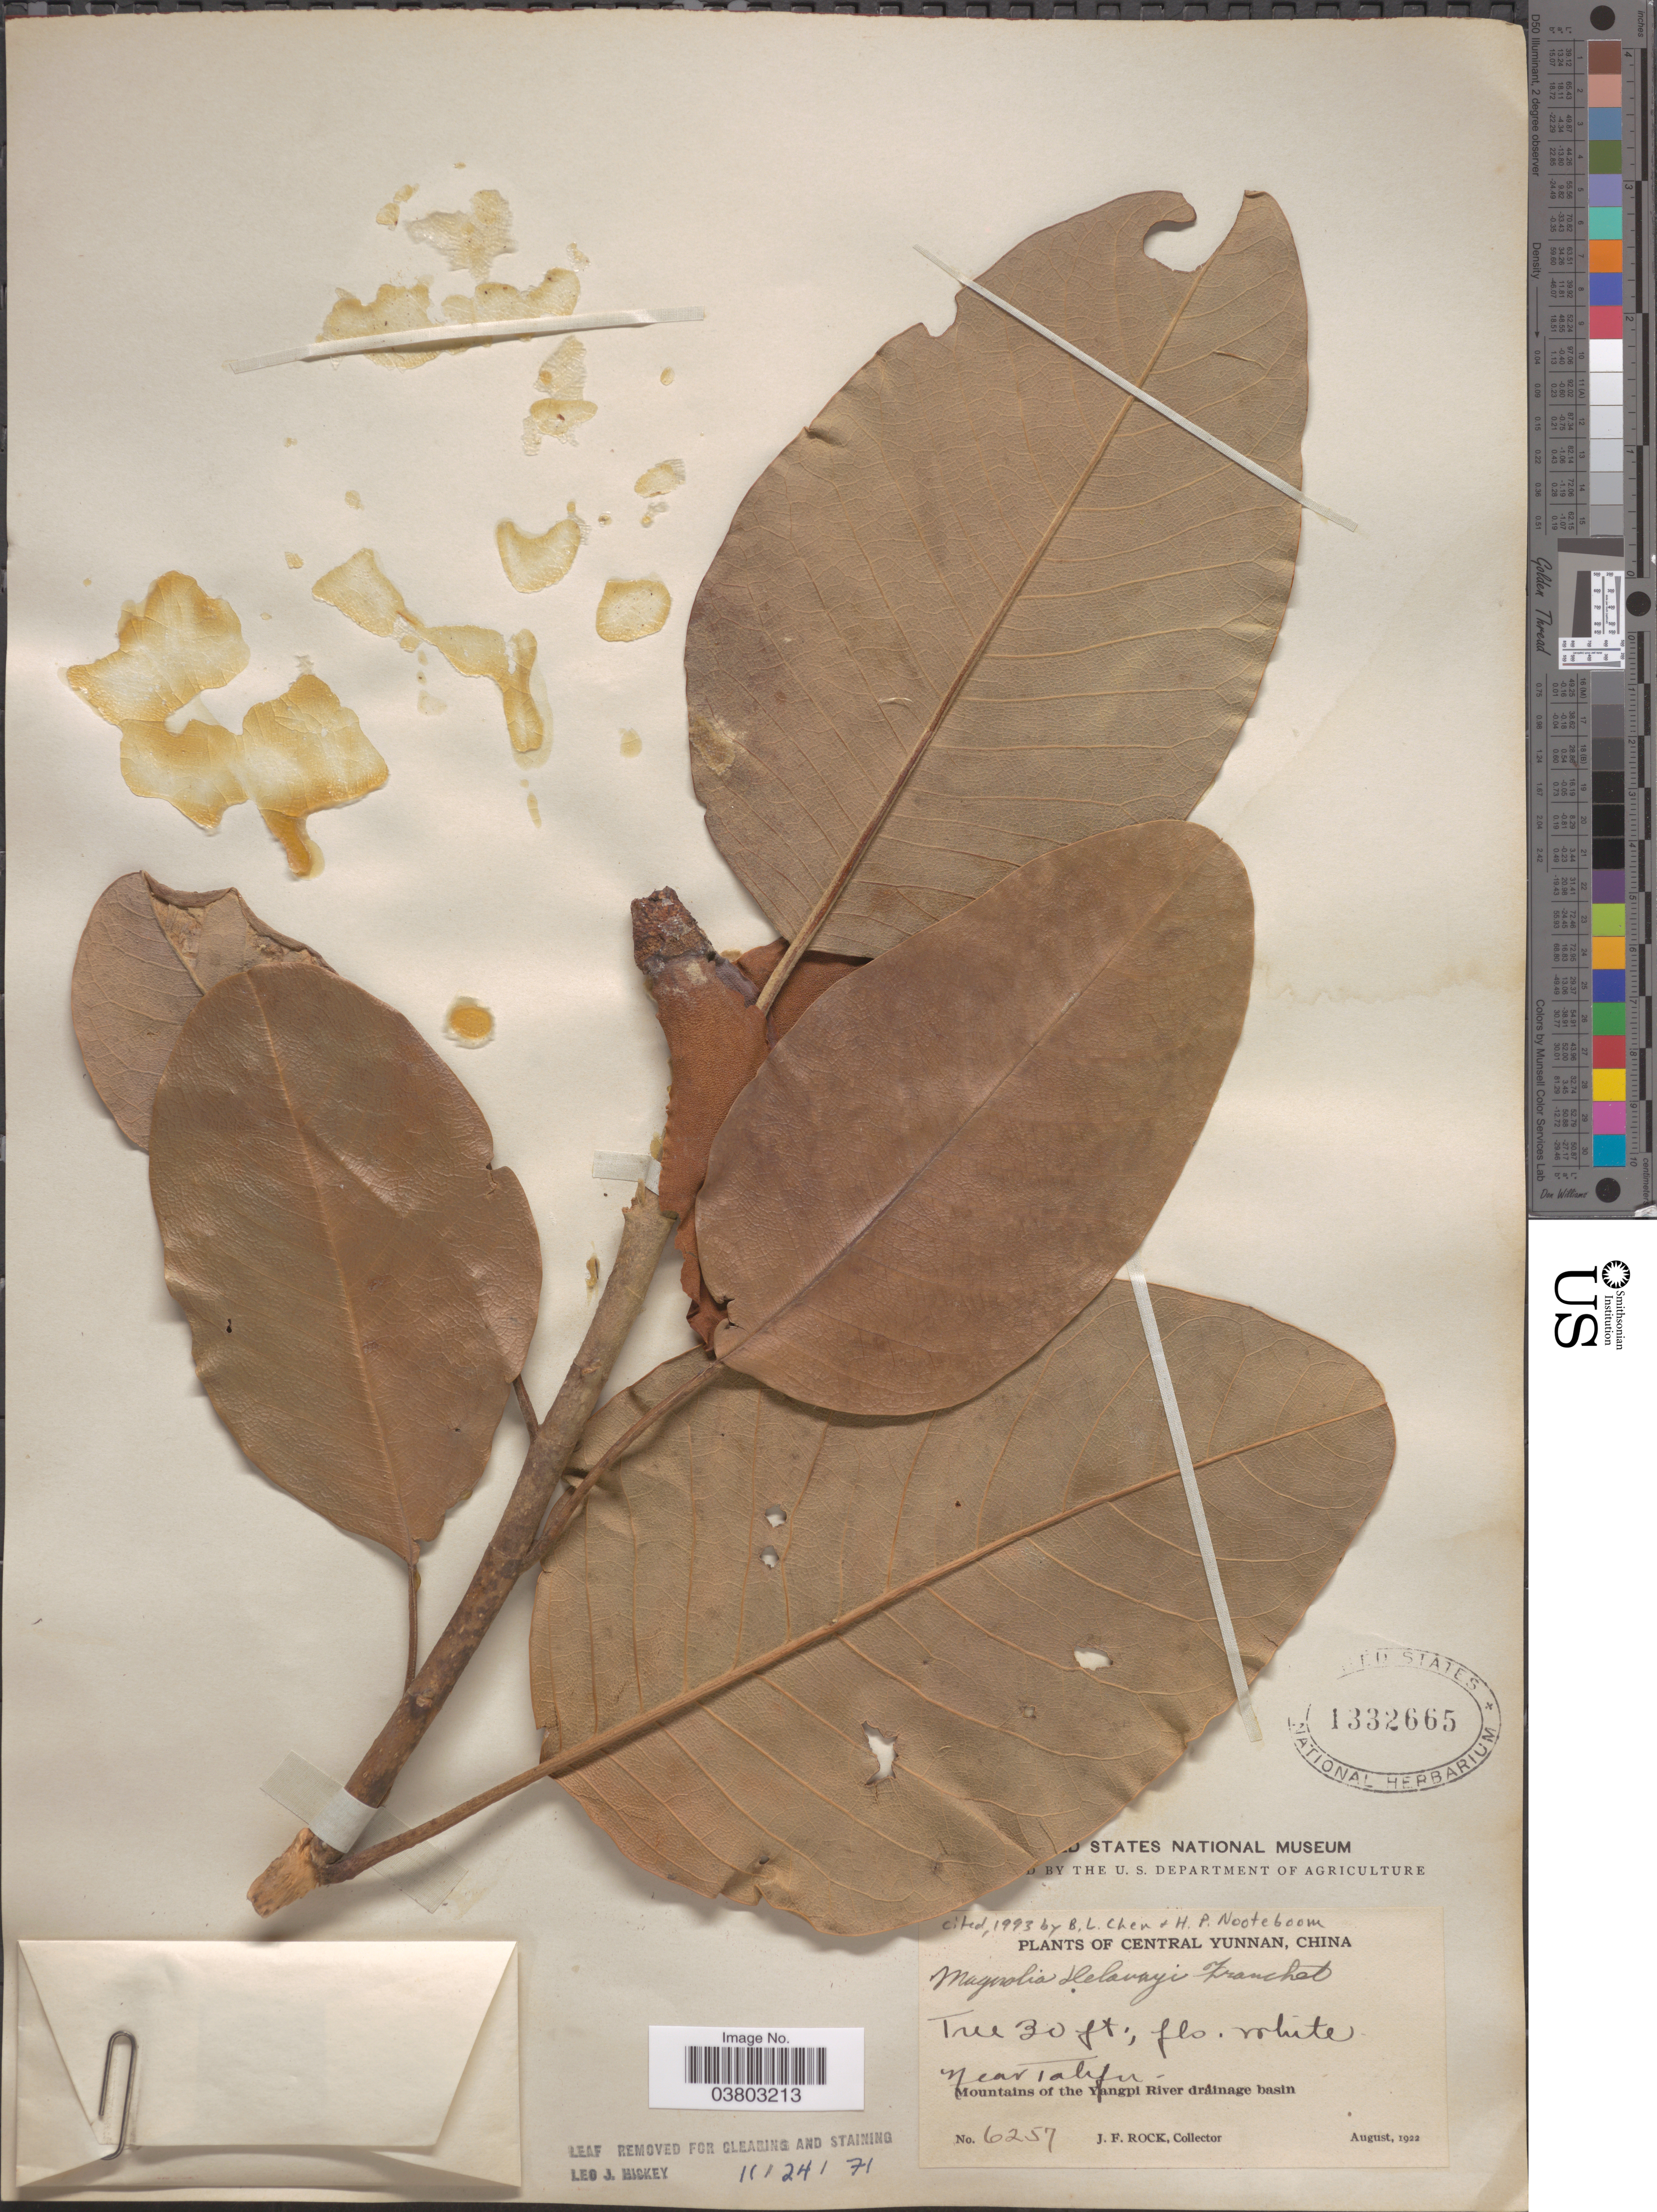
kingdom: Plantae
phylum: Tracheophyta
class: Magnoliopsida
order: Magnoliales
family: Magnoliaceae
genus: Magnolia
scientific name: Magnolia delavayi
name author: Franch.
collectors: J. Rock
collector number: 6257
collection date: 1922-08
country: China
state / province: Yunnan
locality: Central Yunnan. Near Talifu. Mountains of the Yangpi River drainage basin.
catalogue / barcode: US 1332665